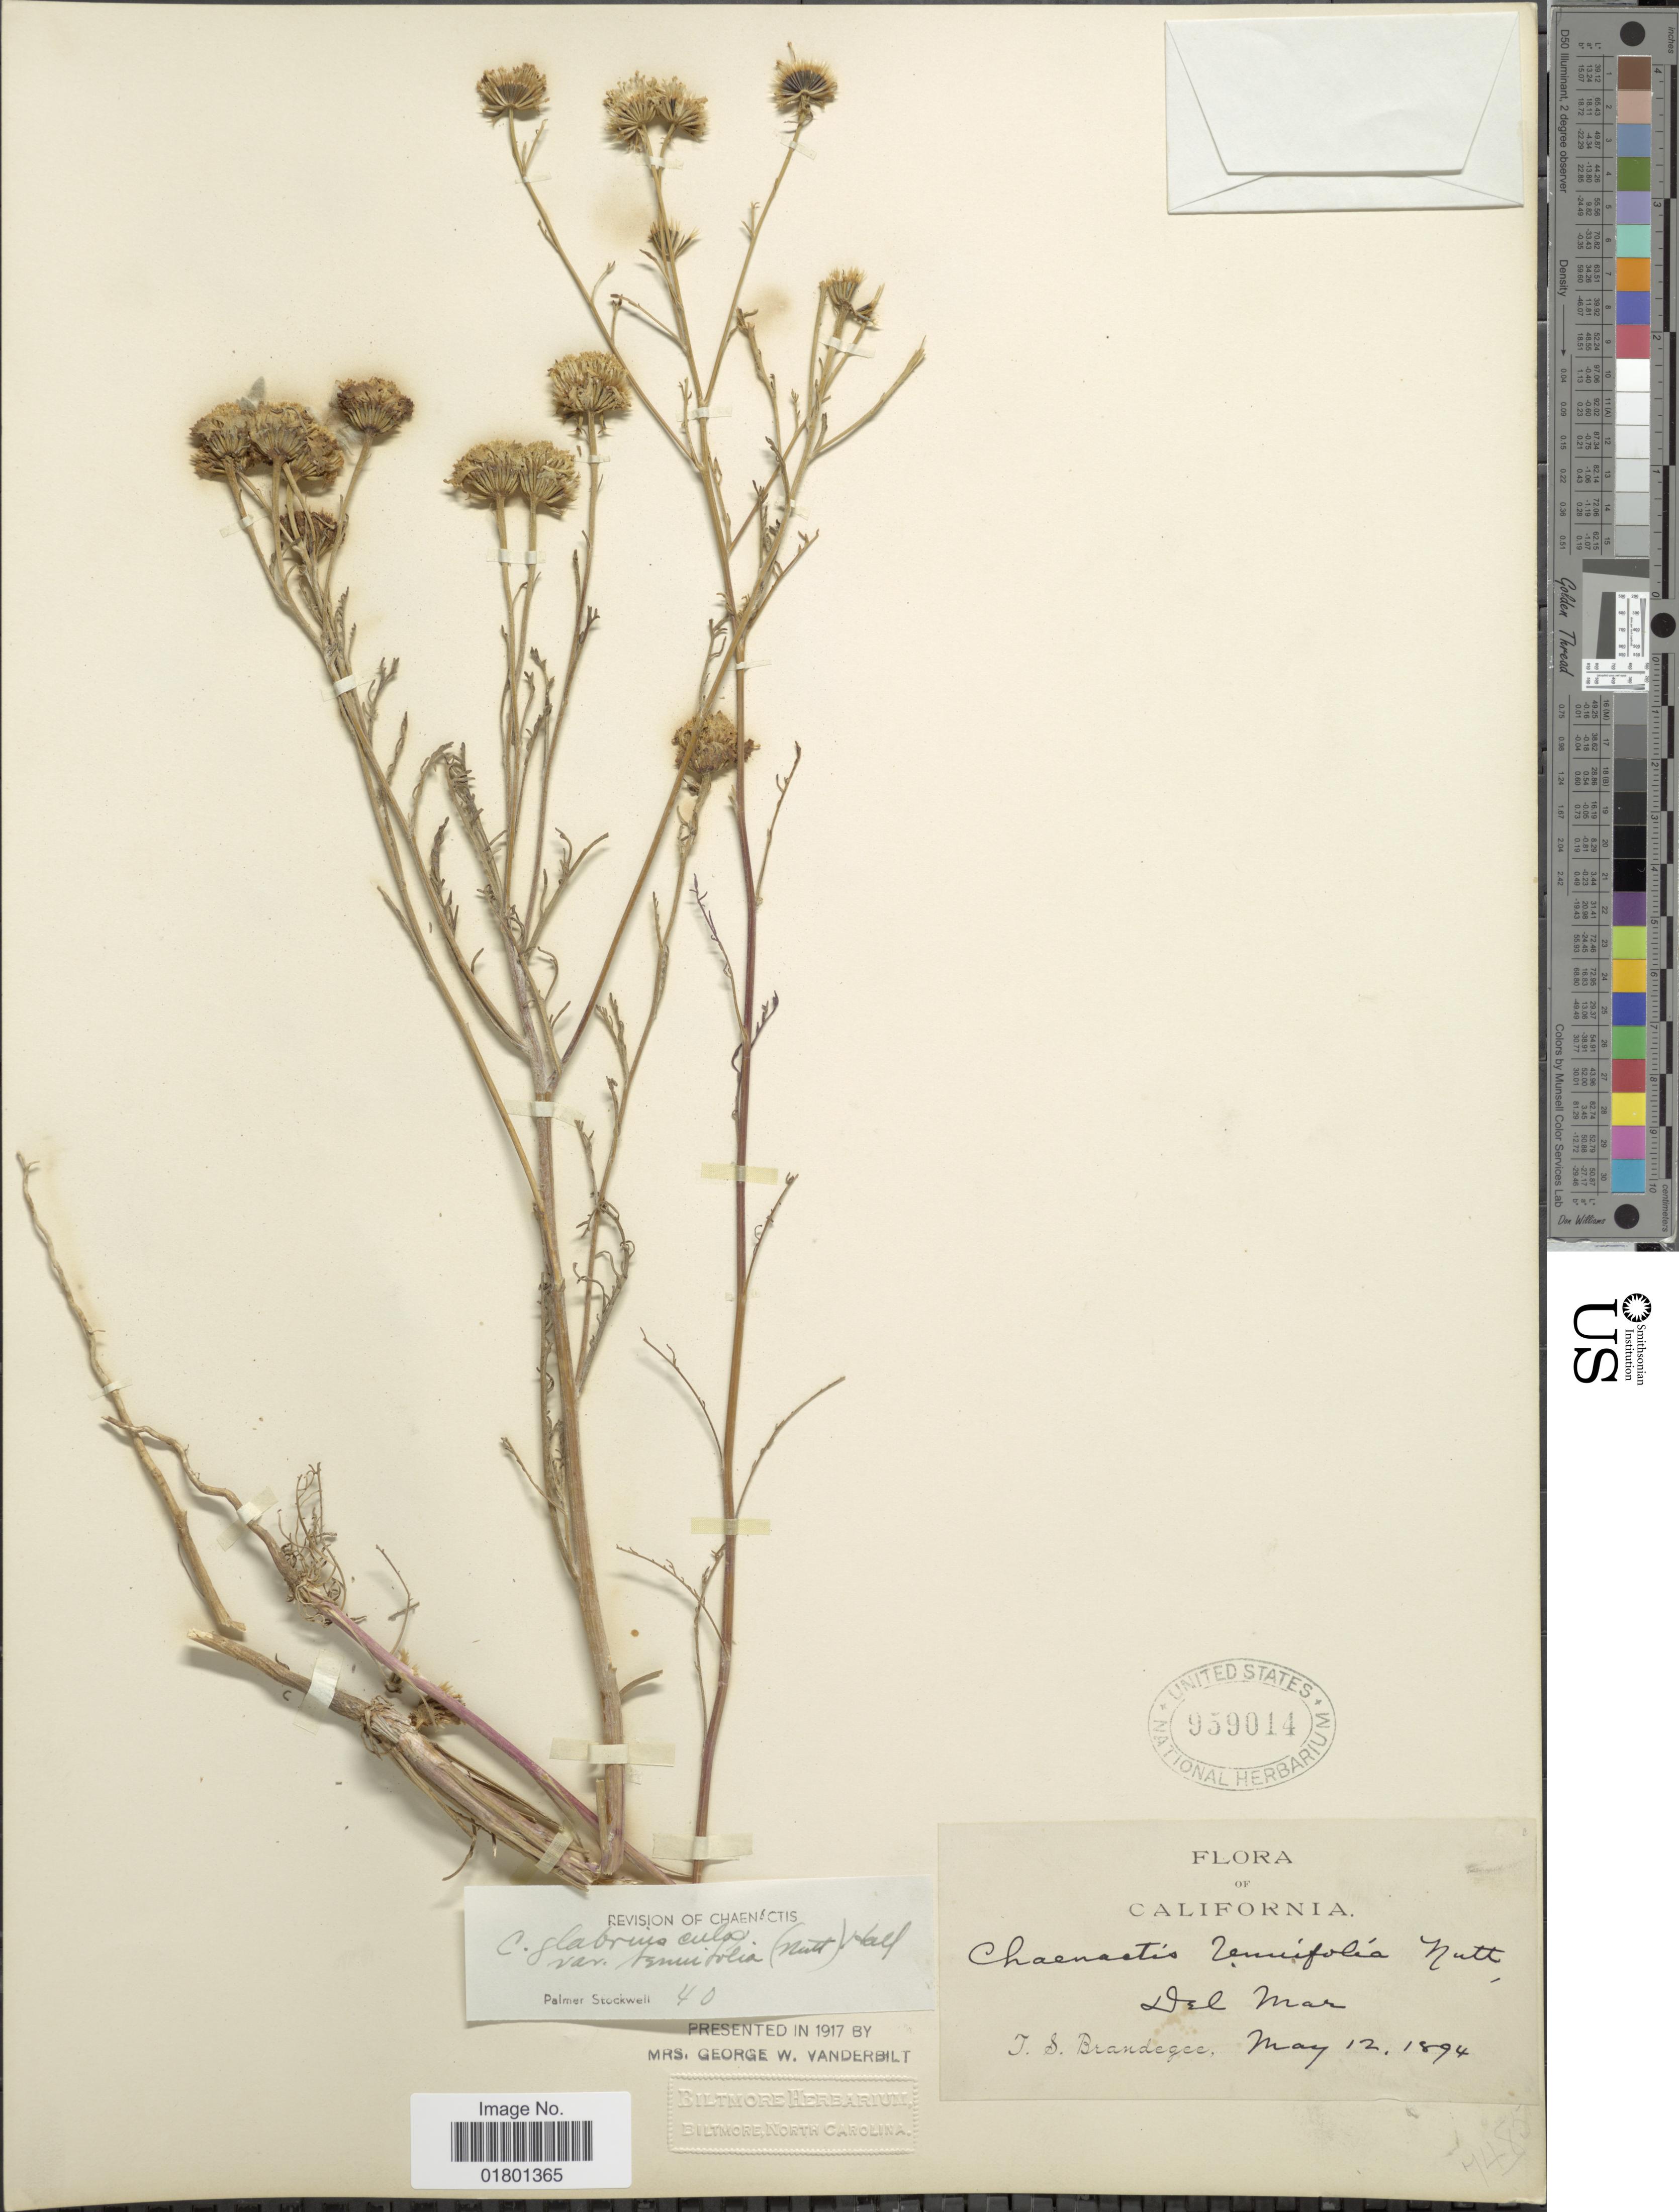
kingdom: Plantae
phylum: Tracheophyta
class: Magnoliopsida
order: Asterales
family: Asteraceae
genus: Chaenactis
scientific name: Chaenactis glabriuscula var. tenuifolia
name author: (Nutt.) Hall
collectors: T. S. Brandegee (herbarium)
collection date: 1894-05-12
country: United States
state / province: California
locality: Del Mar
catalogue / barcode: US 959014